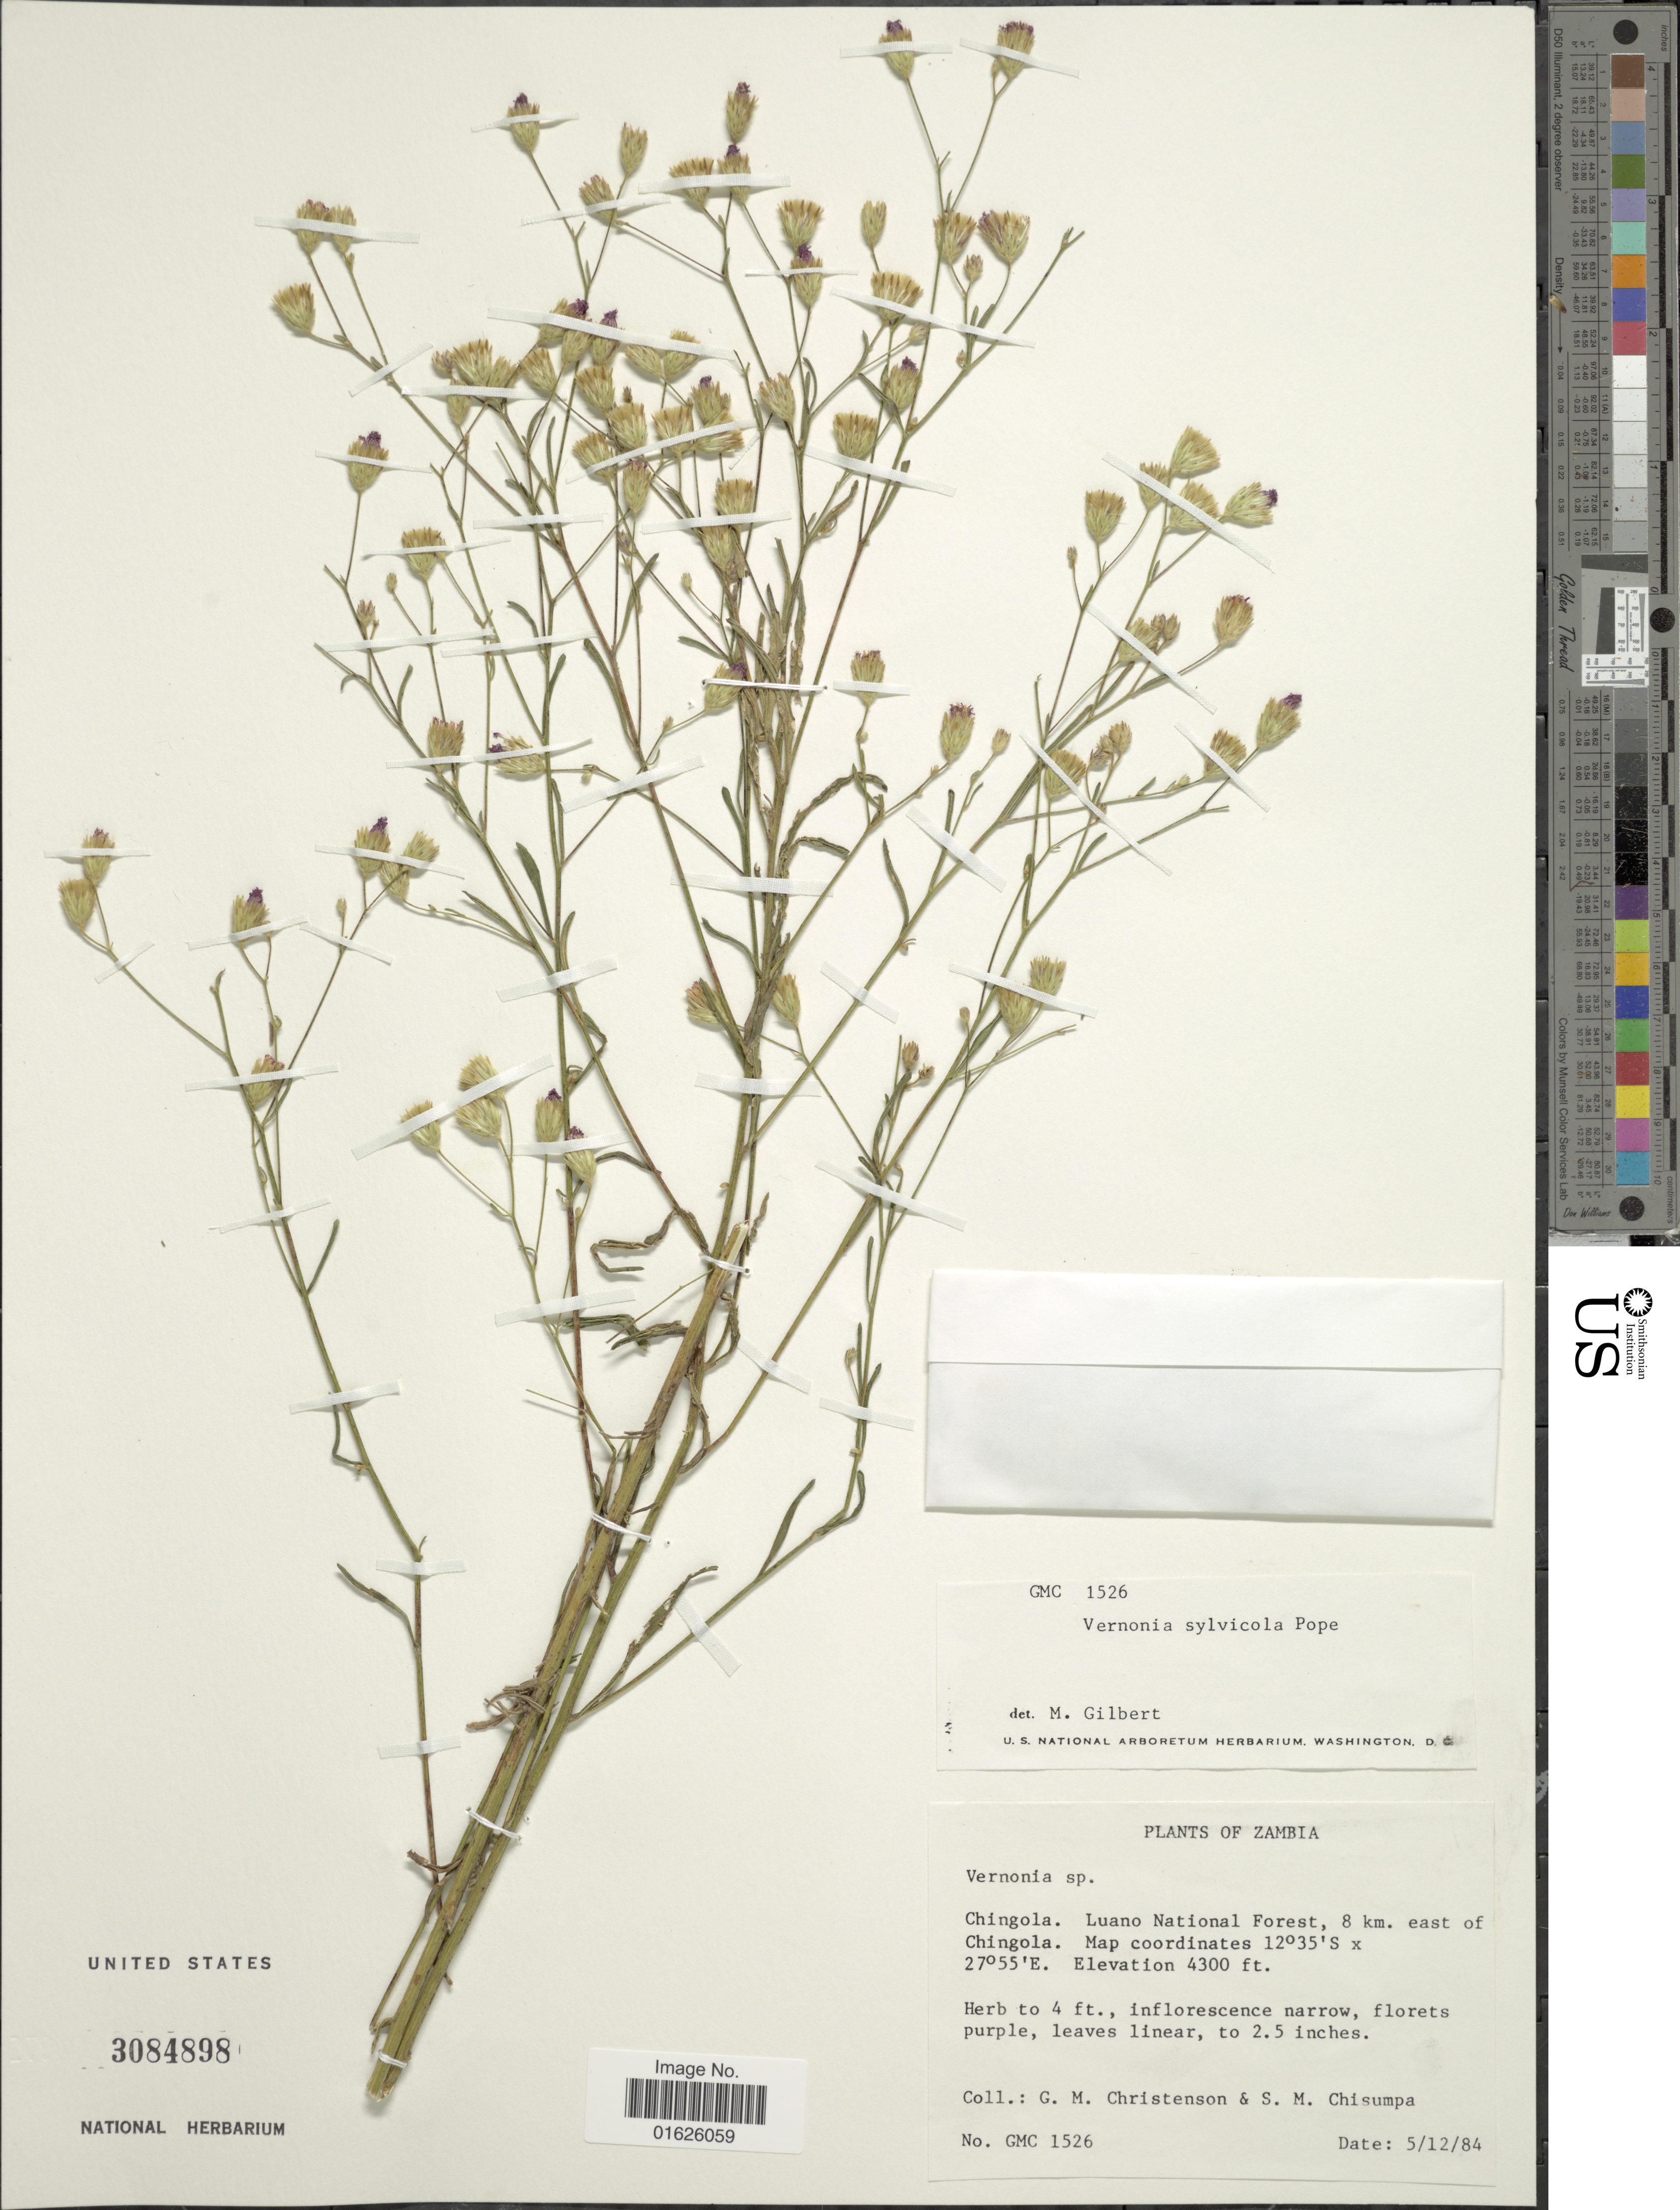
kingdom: Plantae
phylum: Tracheophyta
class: Magnoliopsida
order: Asterales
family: Asteraceae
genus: Polydora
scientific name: Polydora sylvicola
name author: (Pope) H. Rob.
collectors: G. Christenson & S. Chisumpa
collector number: GMC 1526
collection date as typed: Transcribed d/m/y: 12/5/84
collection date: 1984-05-12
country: Zambia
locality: Chingola, Luano National Forest, 8 km. east of Chingola.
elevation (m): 1311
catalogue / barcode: US 3084989